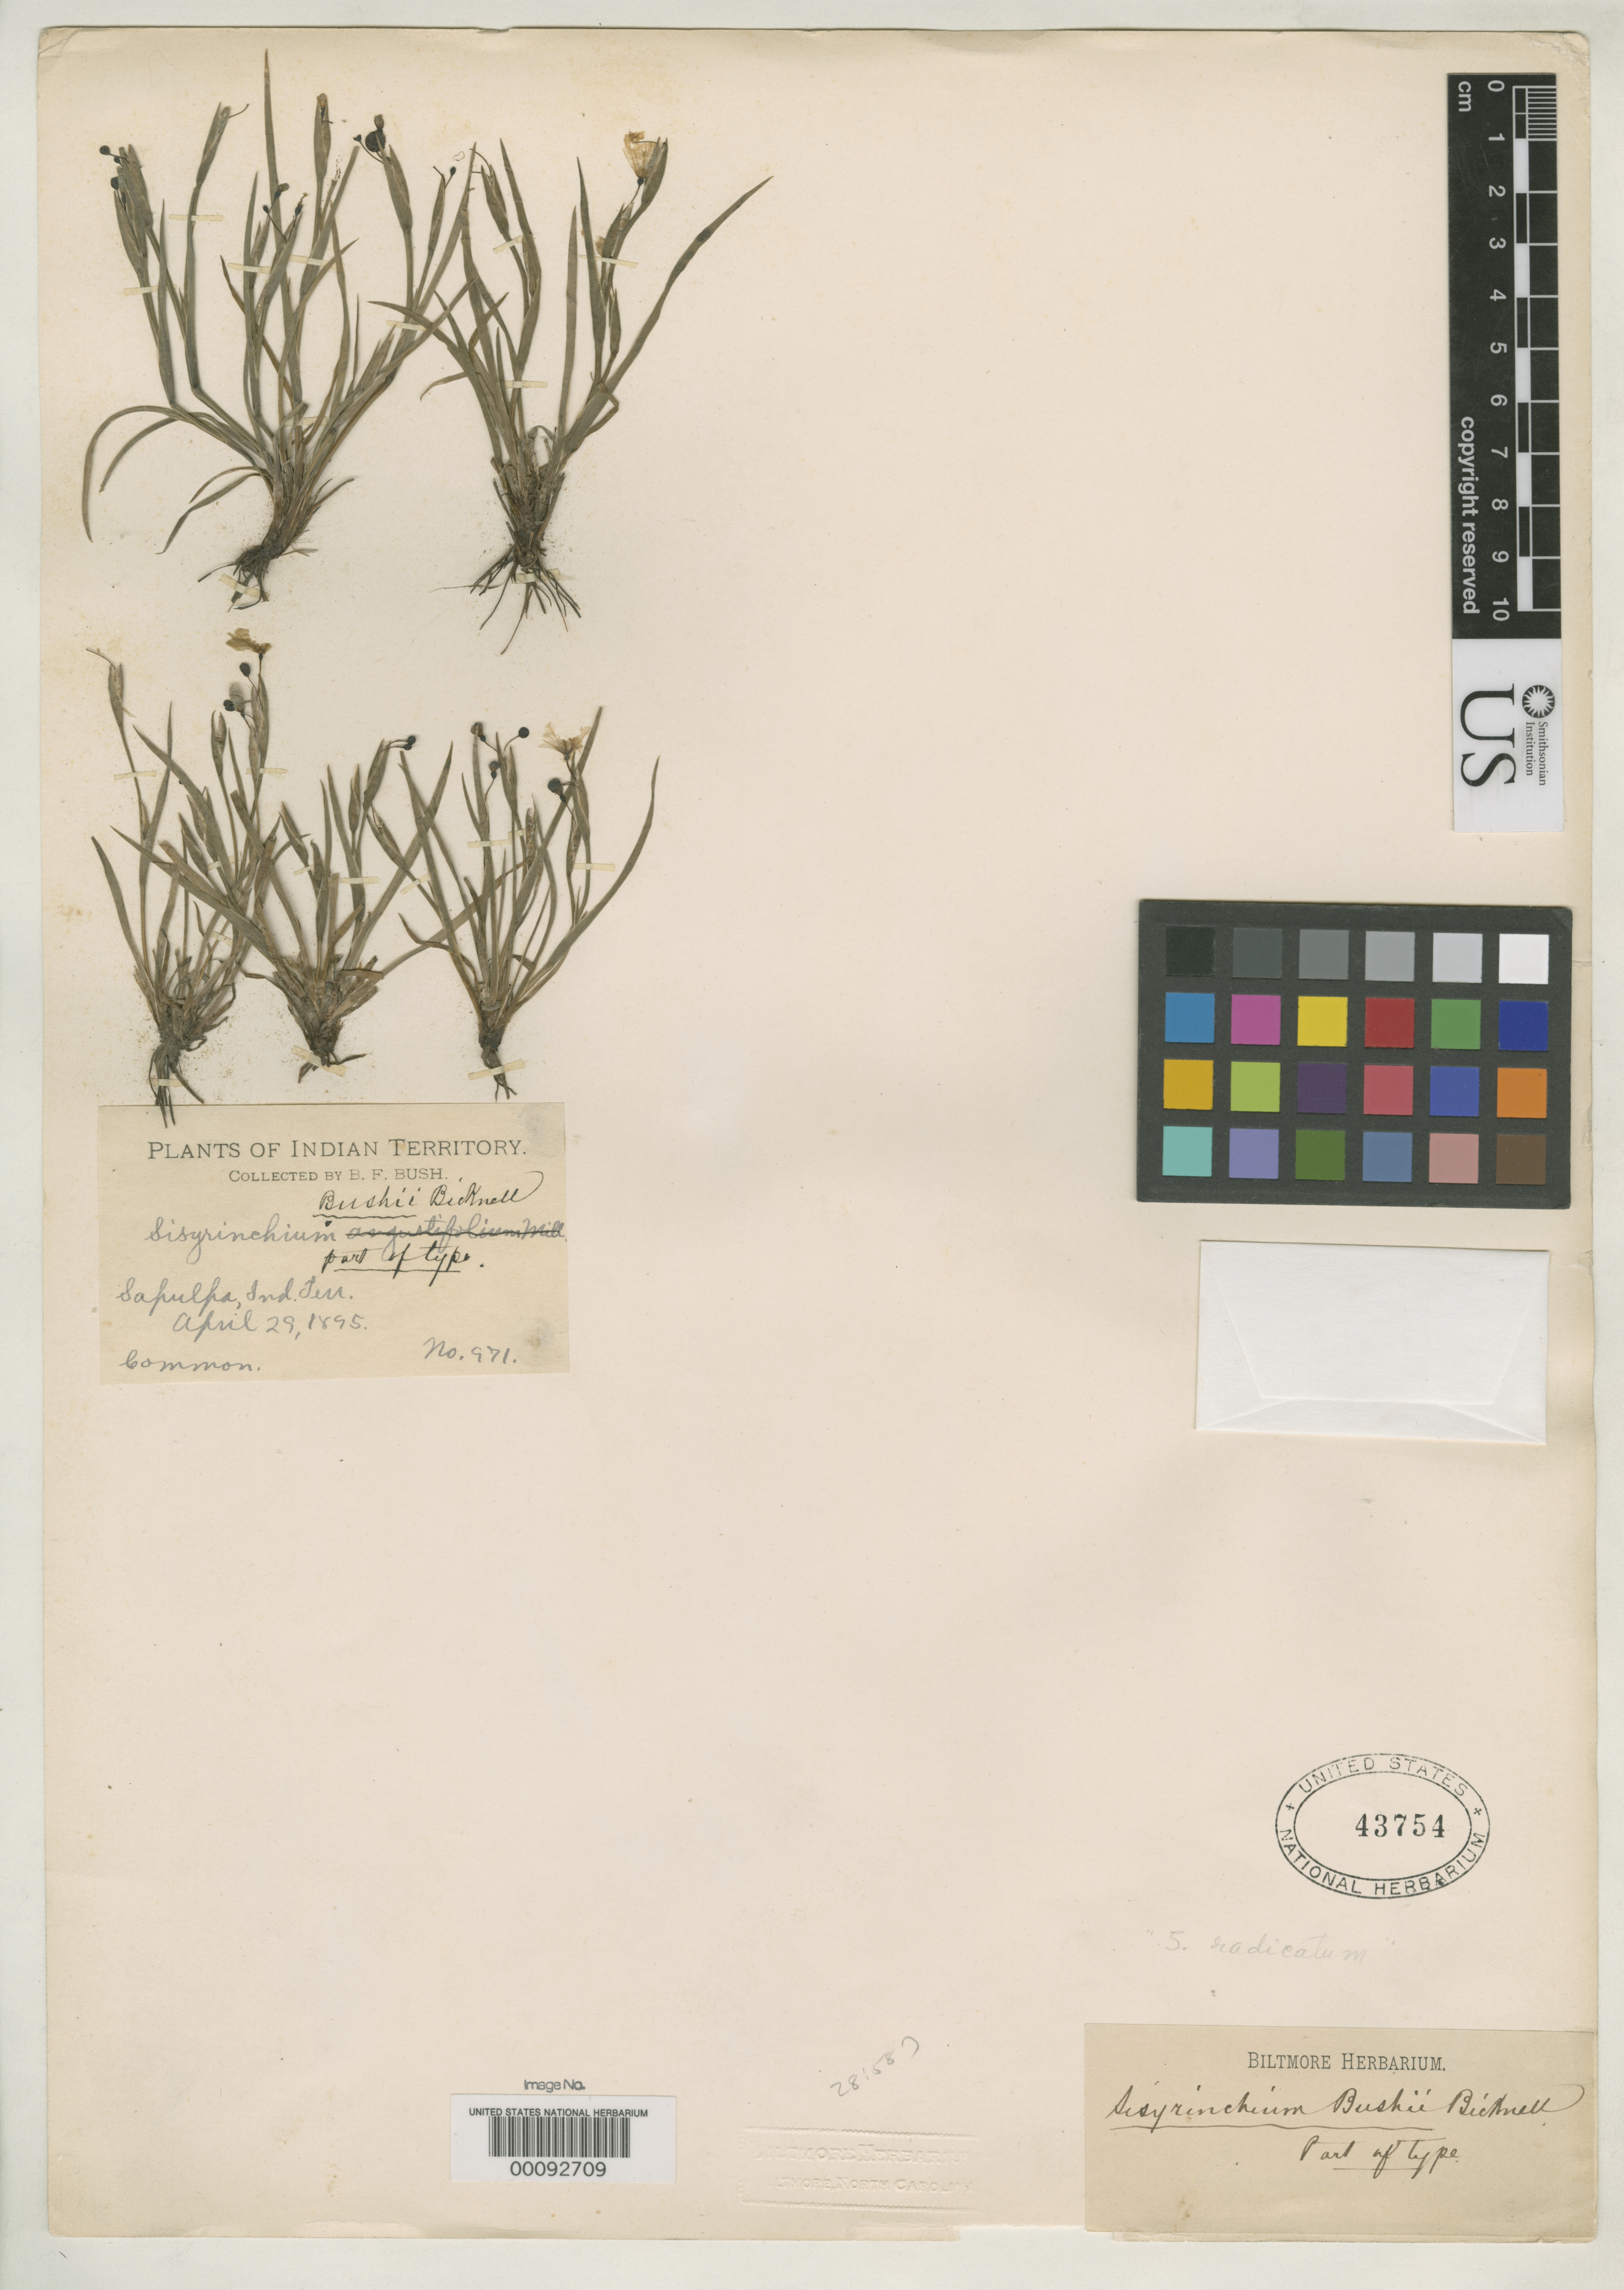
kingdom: Plantae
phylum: Tracheophyta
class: Liliopsida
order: Asparagales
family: Iridaceae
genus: Sisyrinchium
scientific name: Sisyrinchium bushii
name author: E.P. Bicknell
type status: Isotype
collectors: B. F. Bush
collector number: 971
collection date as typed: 29 Apr 1895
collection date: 1895-04-29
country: United States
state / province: Oklahoma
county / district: Creek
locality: "Indian Territory", Sapulpa.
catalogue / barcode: US 43754